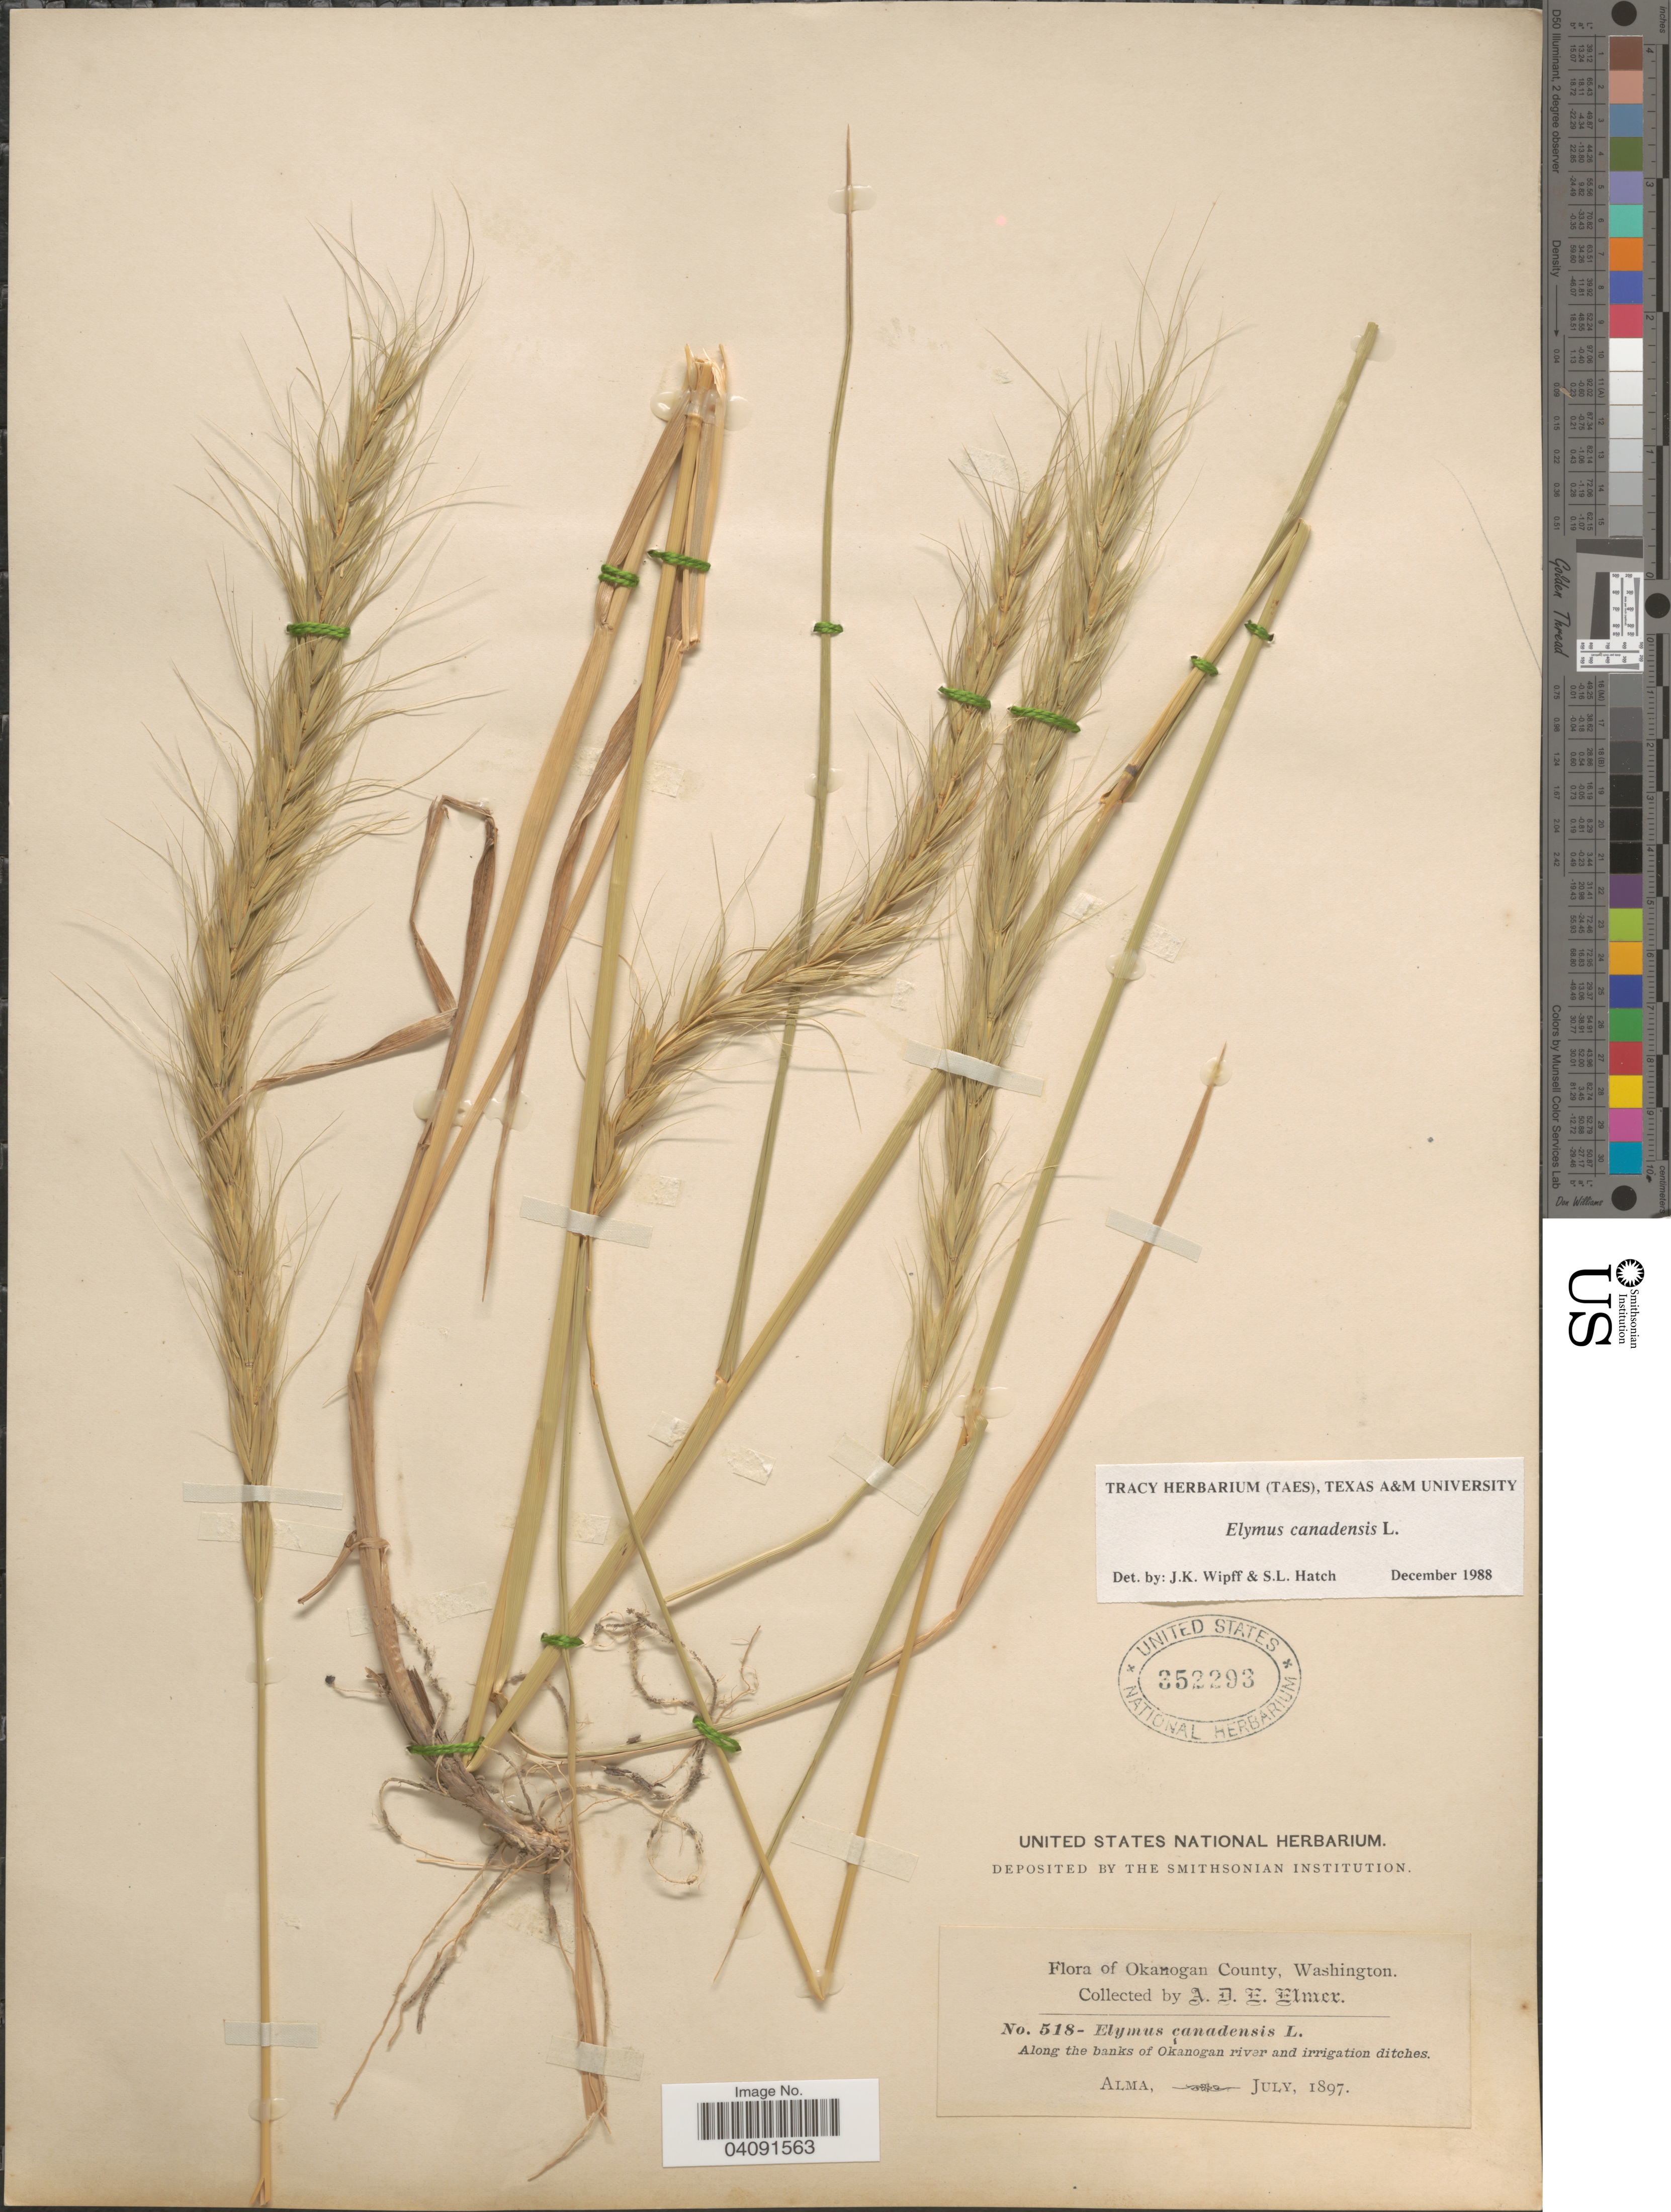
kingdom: Plantae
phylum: Tracheophyta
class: Liliopsida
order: Poales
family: Poaceae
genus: Elymus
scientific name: Elymus canadensis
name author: L.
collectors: A. D. E. Elmer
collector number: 518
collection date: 1897-07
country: United States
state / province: Washington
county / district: Okanogan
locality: Okanogan County. Along the banks of Okanogan river and irrigation ditches. Alma.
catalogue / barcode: US 352293